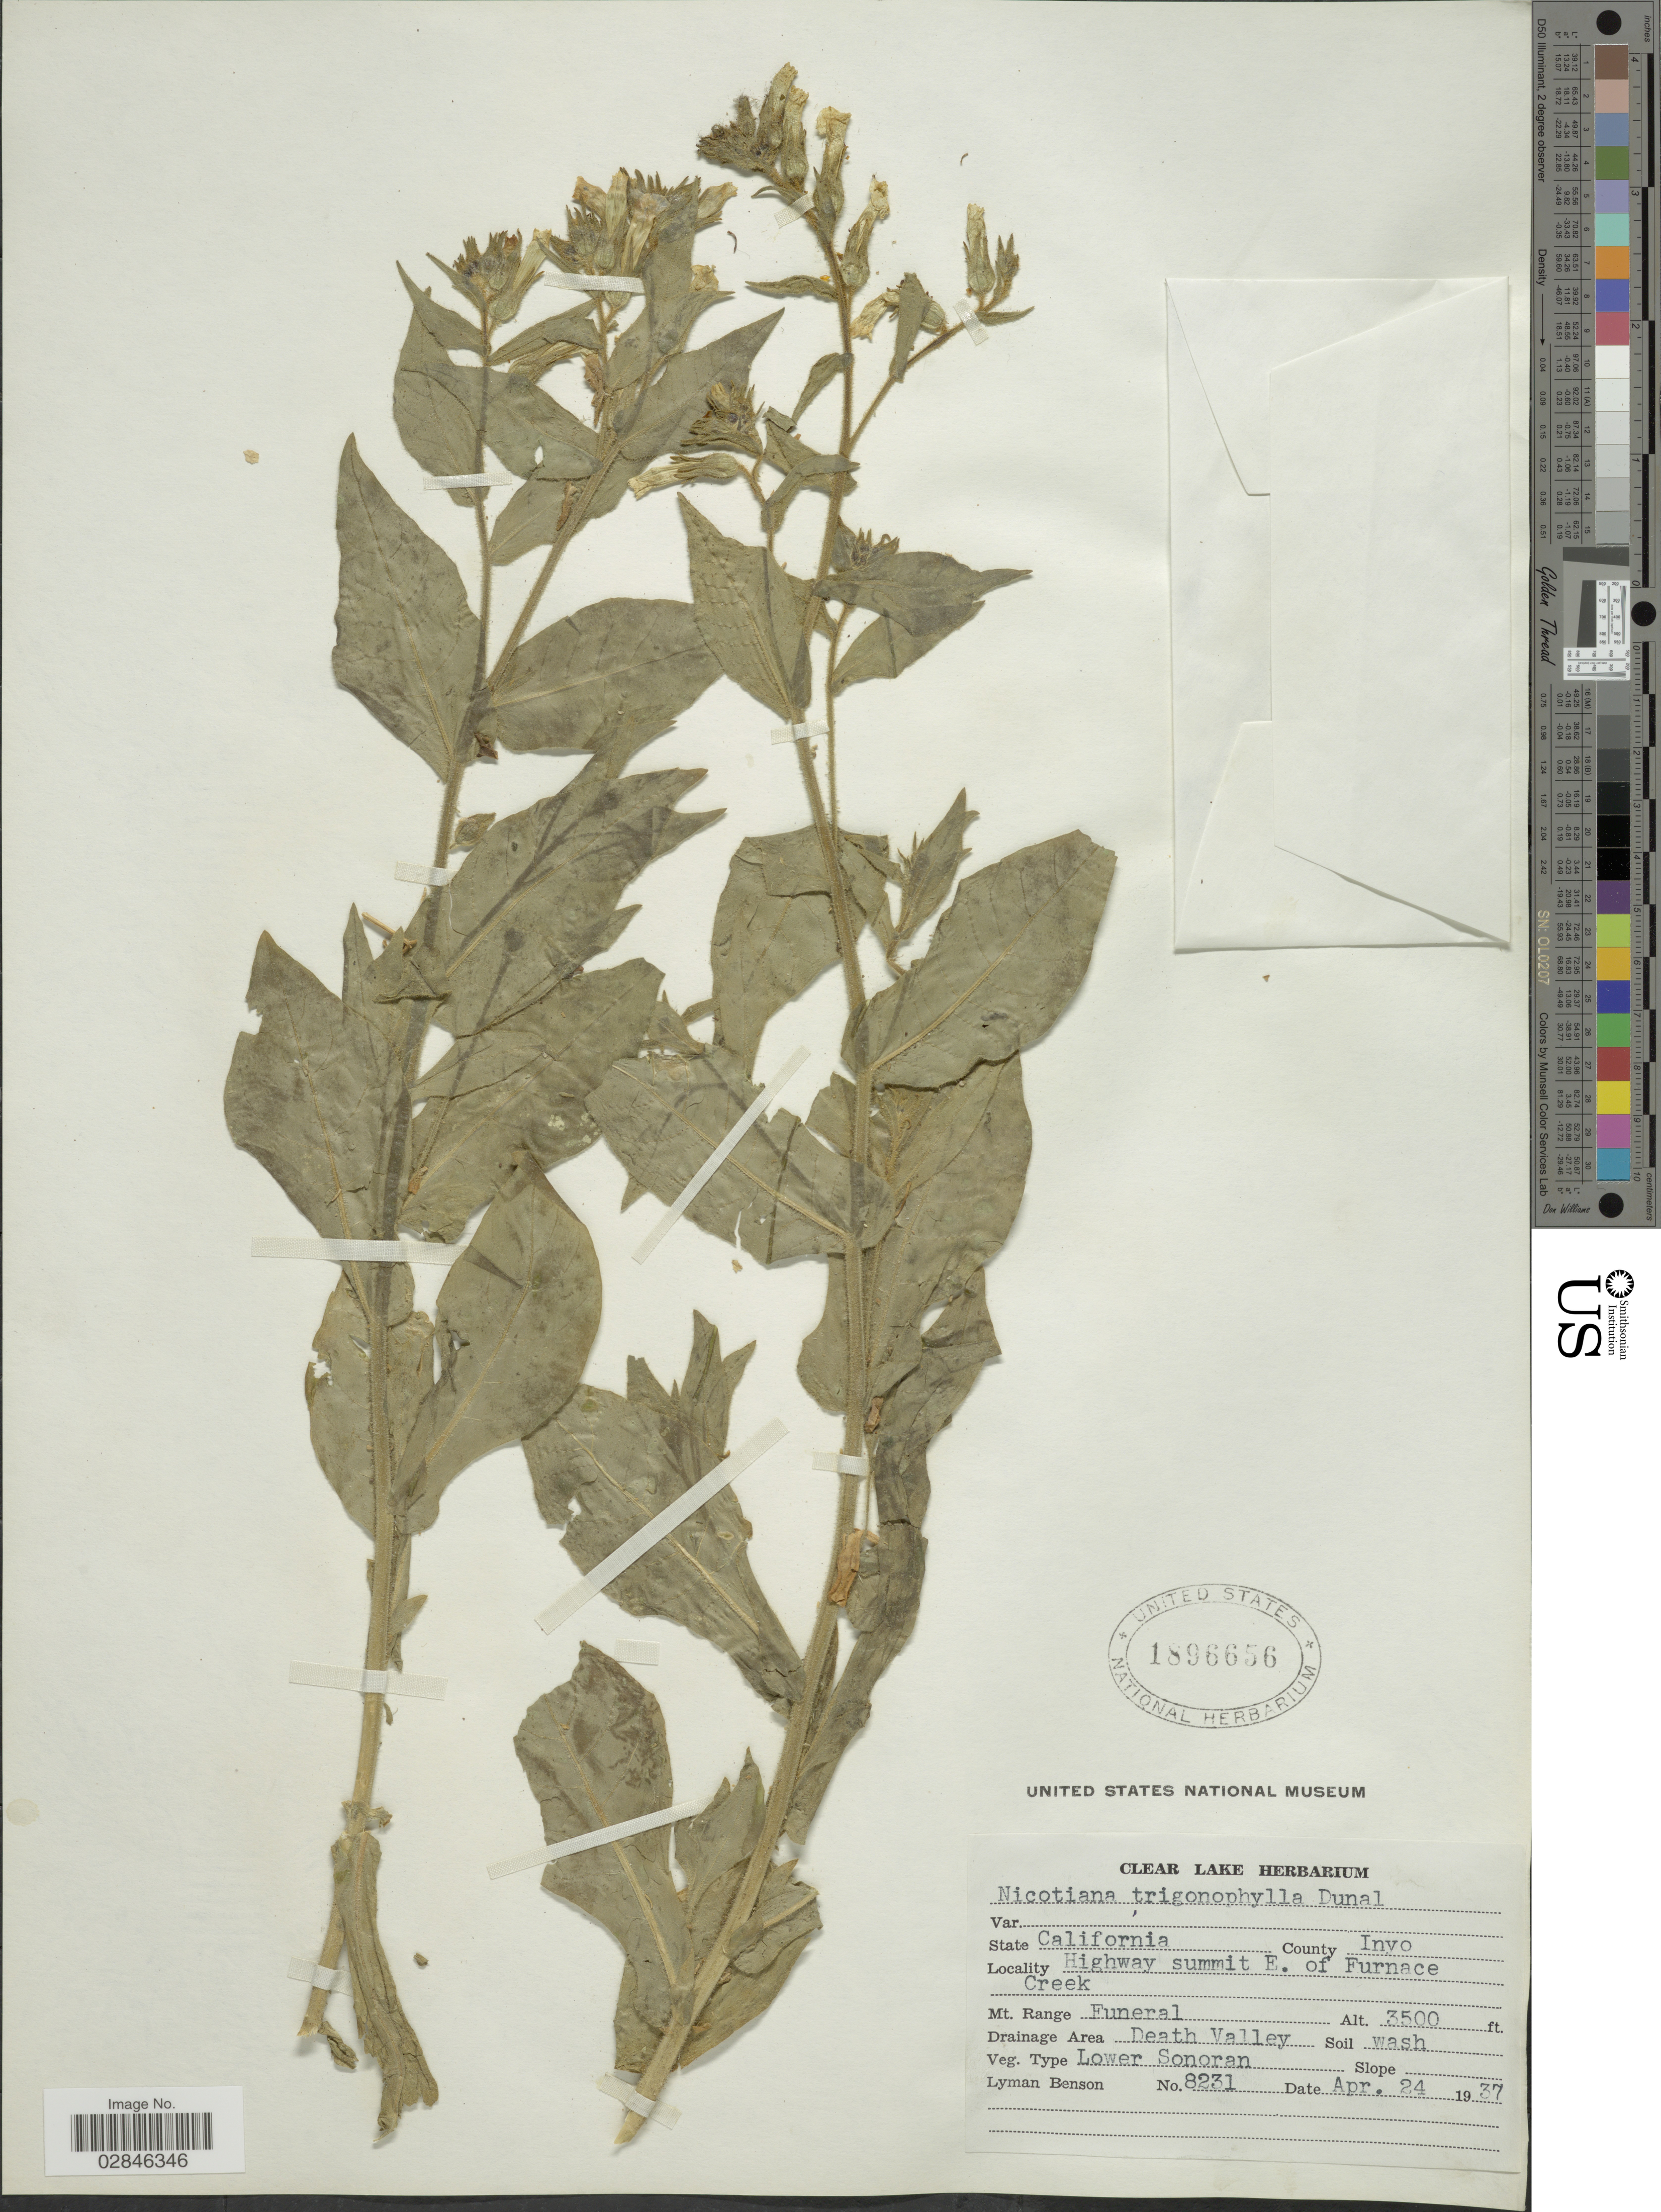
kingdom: Plantae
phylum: Tracheophyta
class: Magnoliopsida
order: Solanales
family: Solanaceae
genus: Nicotiana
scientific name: Nicotiana trigonophylla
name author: Dunal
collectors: L. D. Benson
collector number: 8231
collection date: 1937-04-24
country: United States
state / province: California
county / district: Inyo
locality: County Invo, Highway summit E. of Furnace Creek, Mt. Range Funeral, Death Valley, Lower Sonoran.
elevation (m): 1067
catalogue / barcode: US 1896656